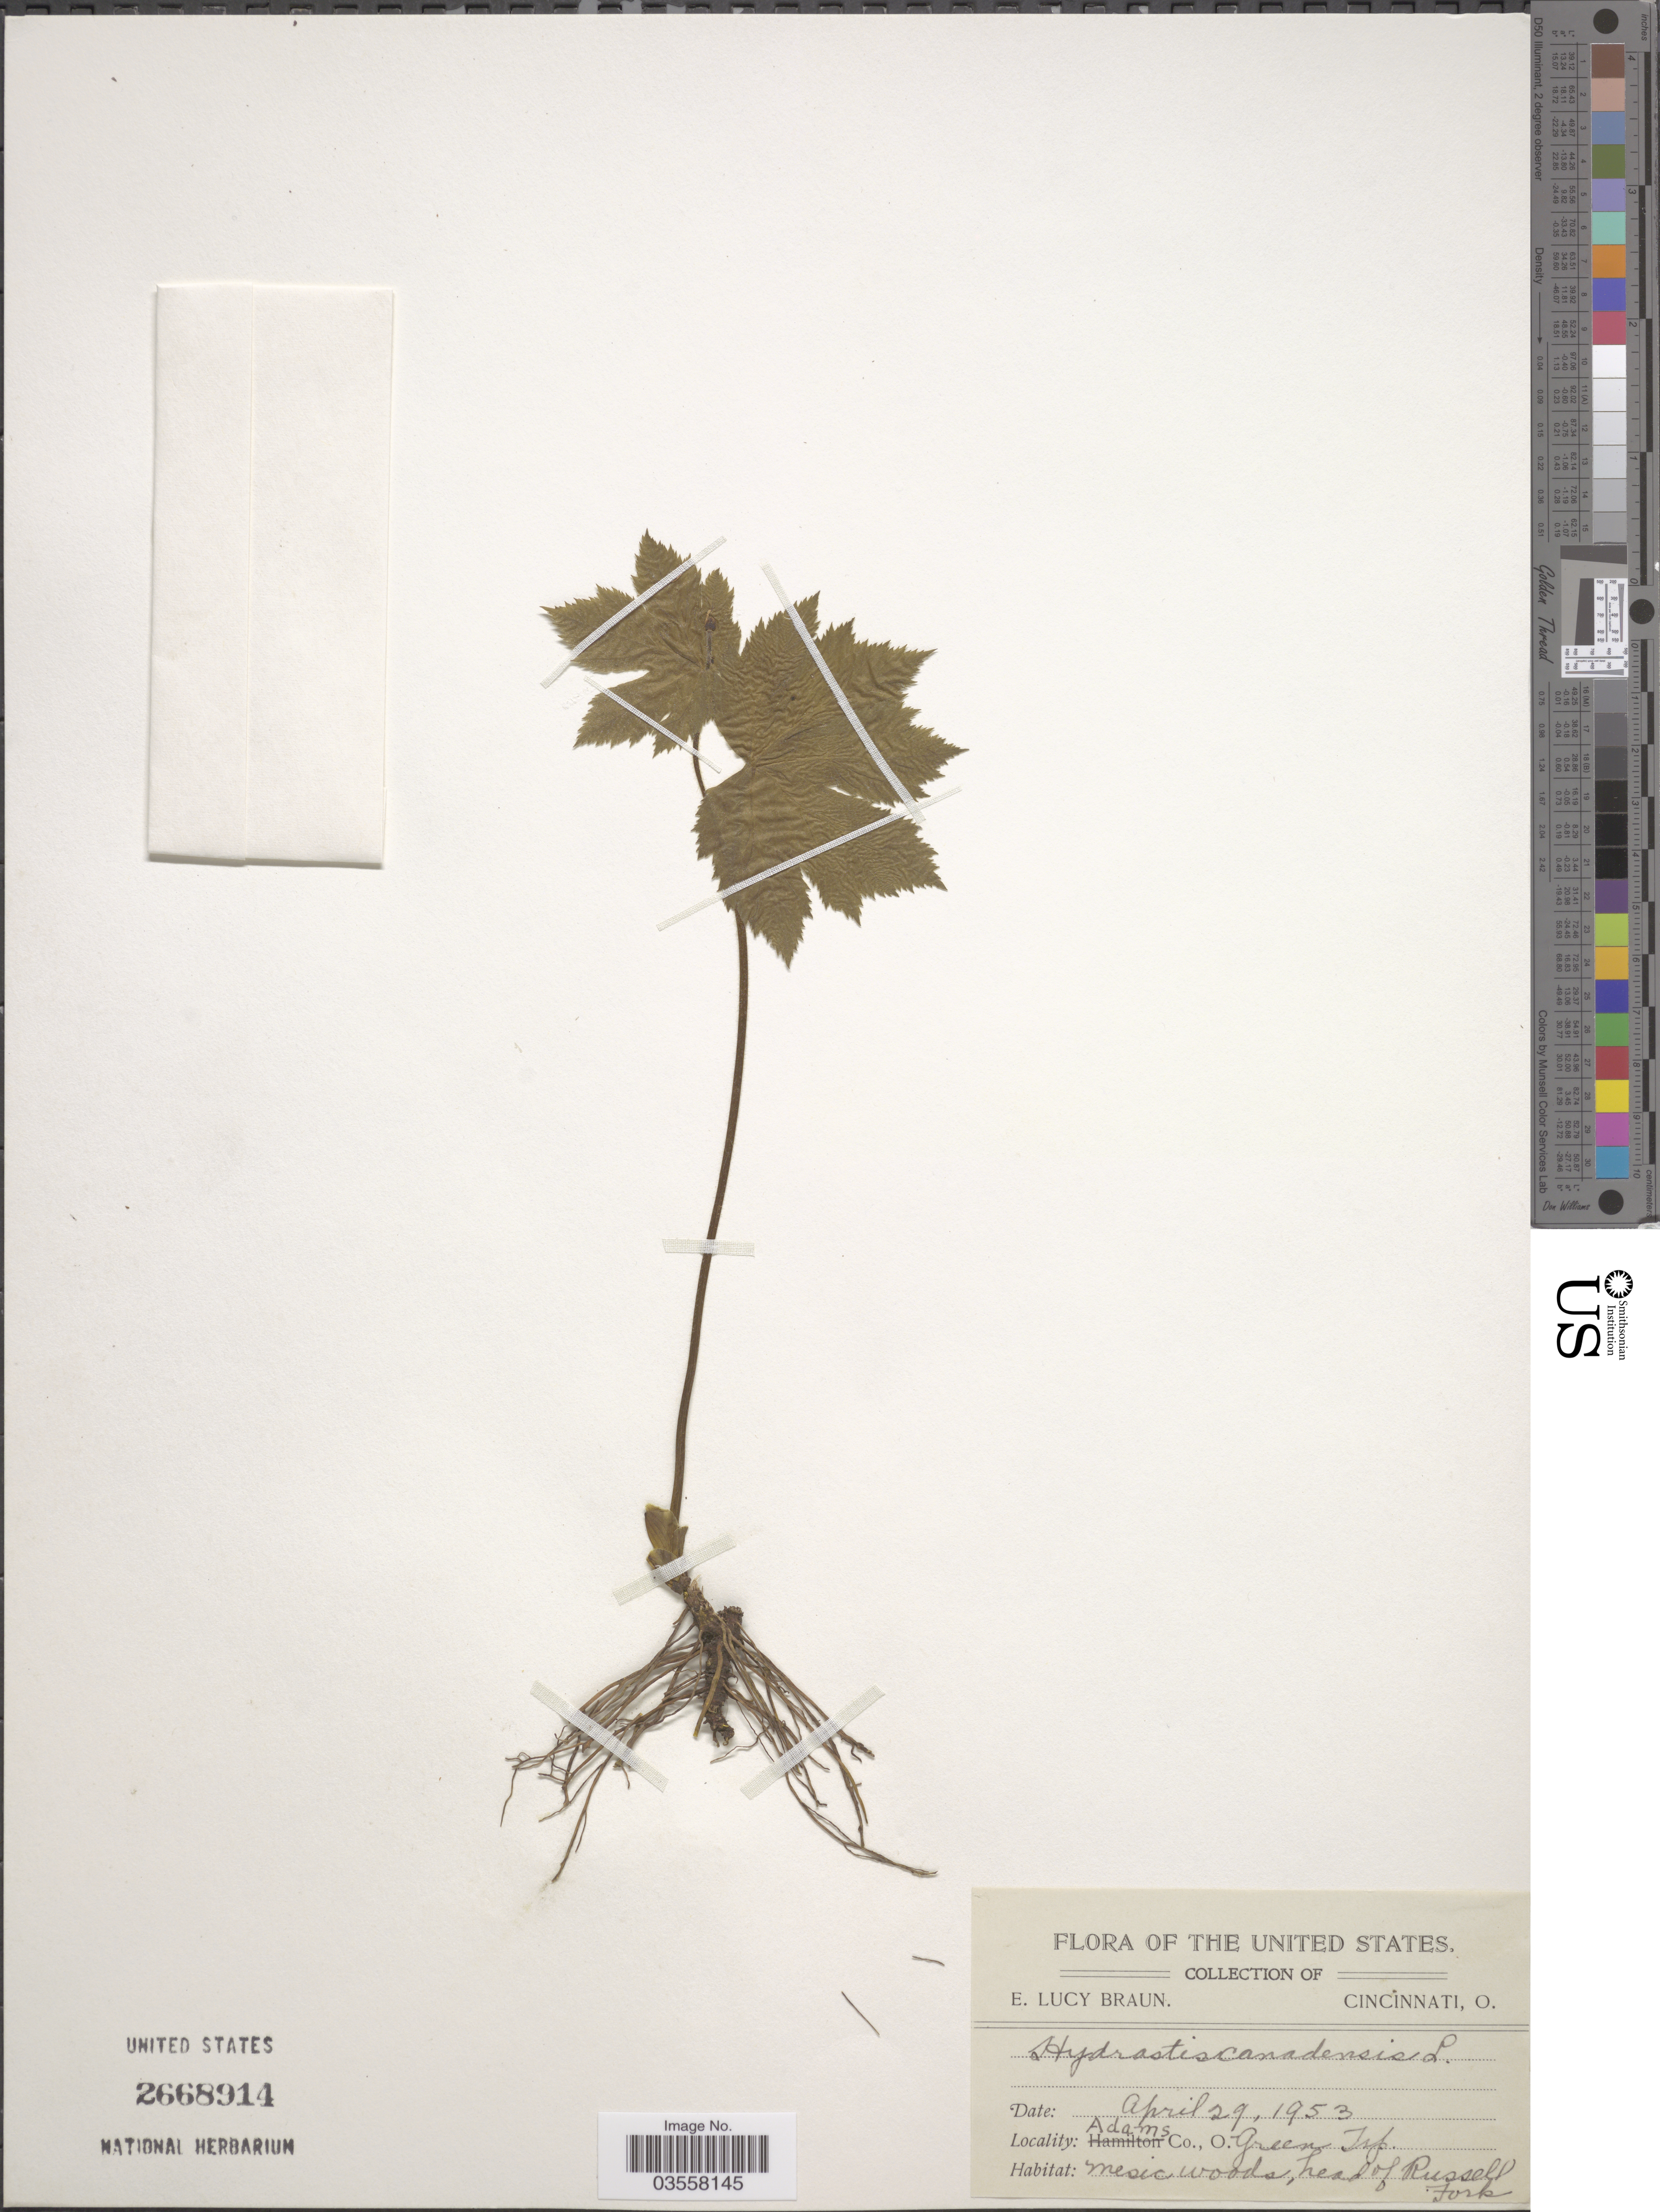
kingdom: Plantae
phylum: Tracheophyta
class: Magnoliopsida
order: Ranunculales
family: Ranunculaceae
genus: Hydrastis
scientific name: Hydrastis canadensis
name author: L.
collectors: E. L. Braun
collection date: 1953-04-29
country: United States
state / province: Ohio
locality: Adams Co., Green Twp. Head of Russell Fork.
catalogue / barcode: US 2668914